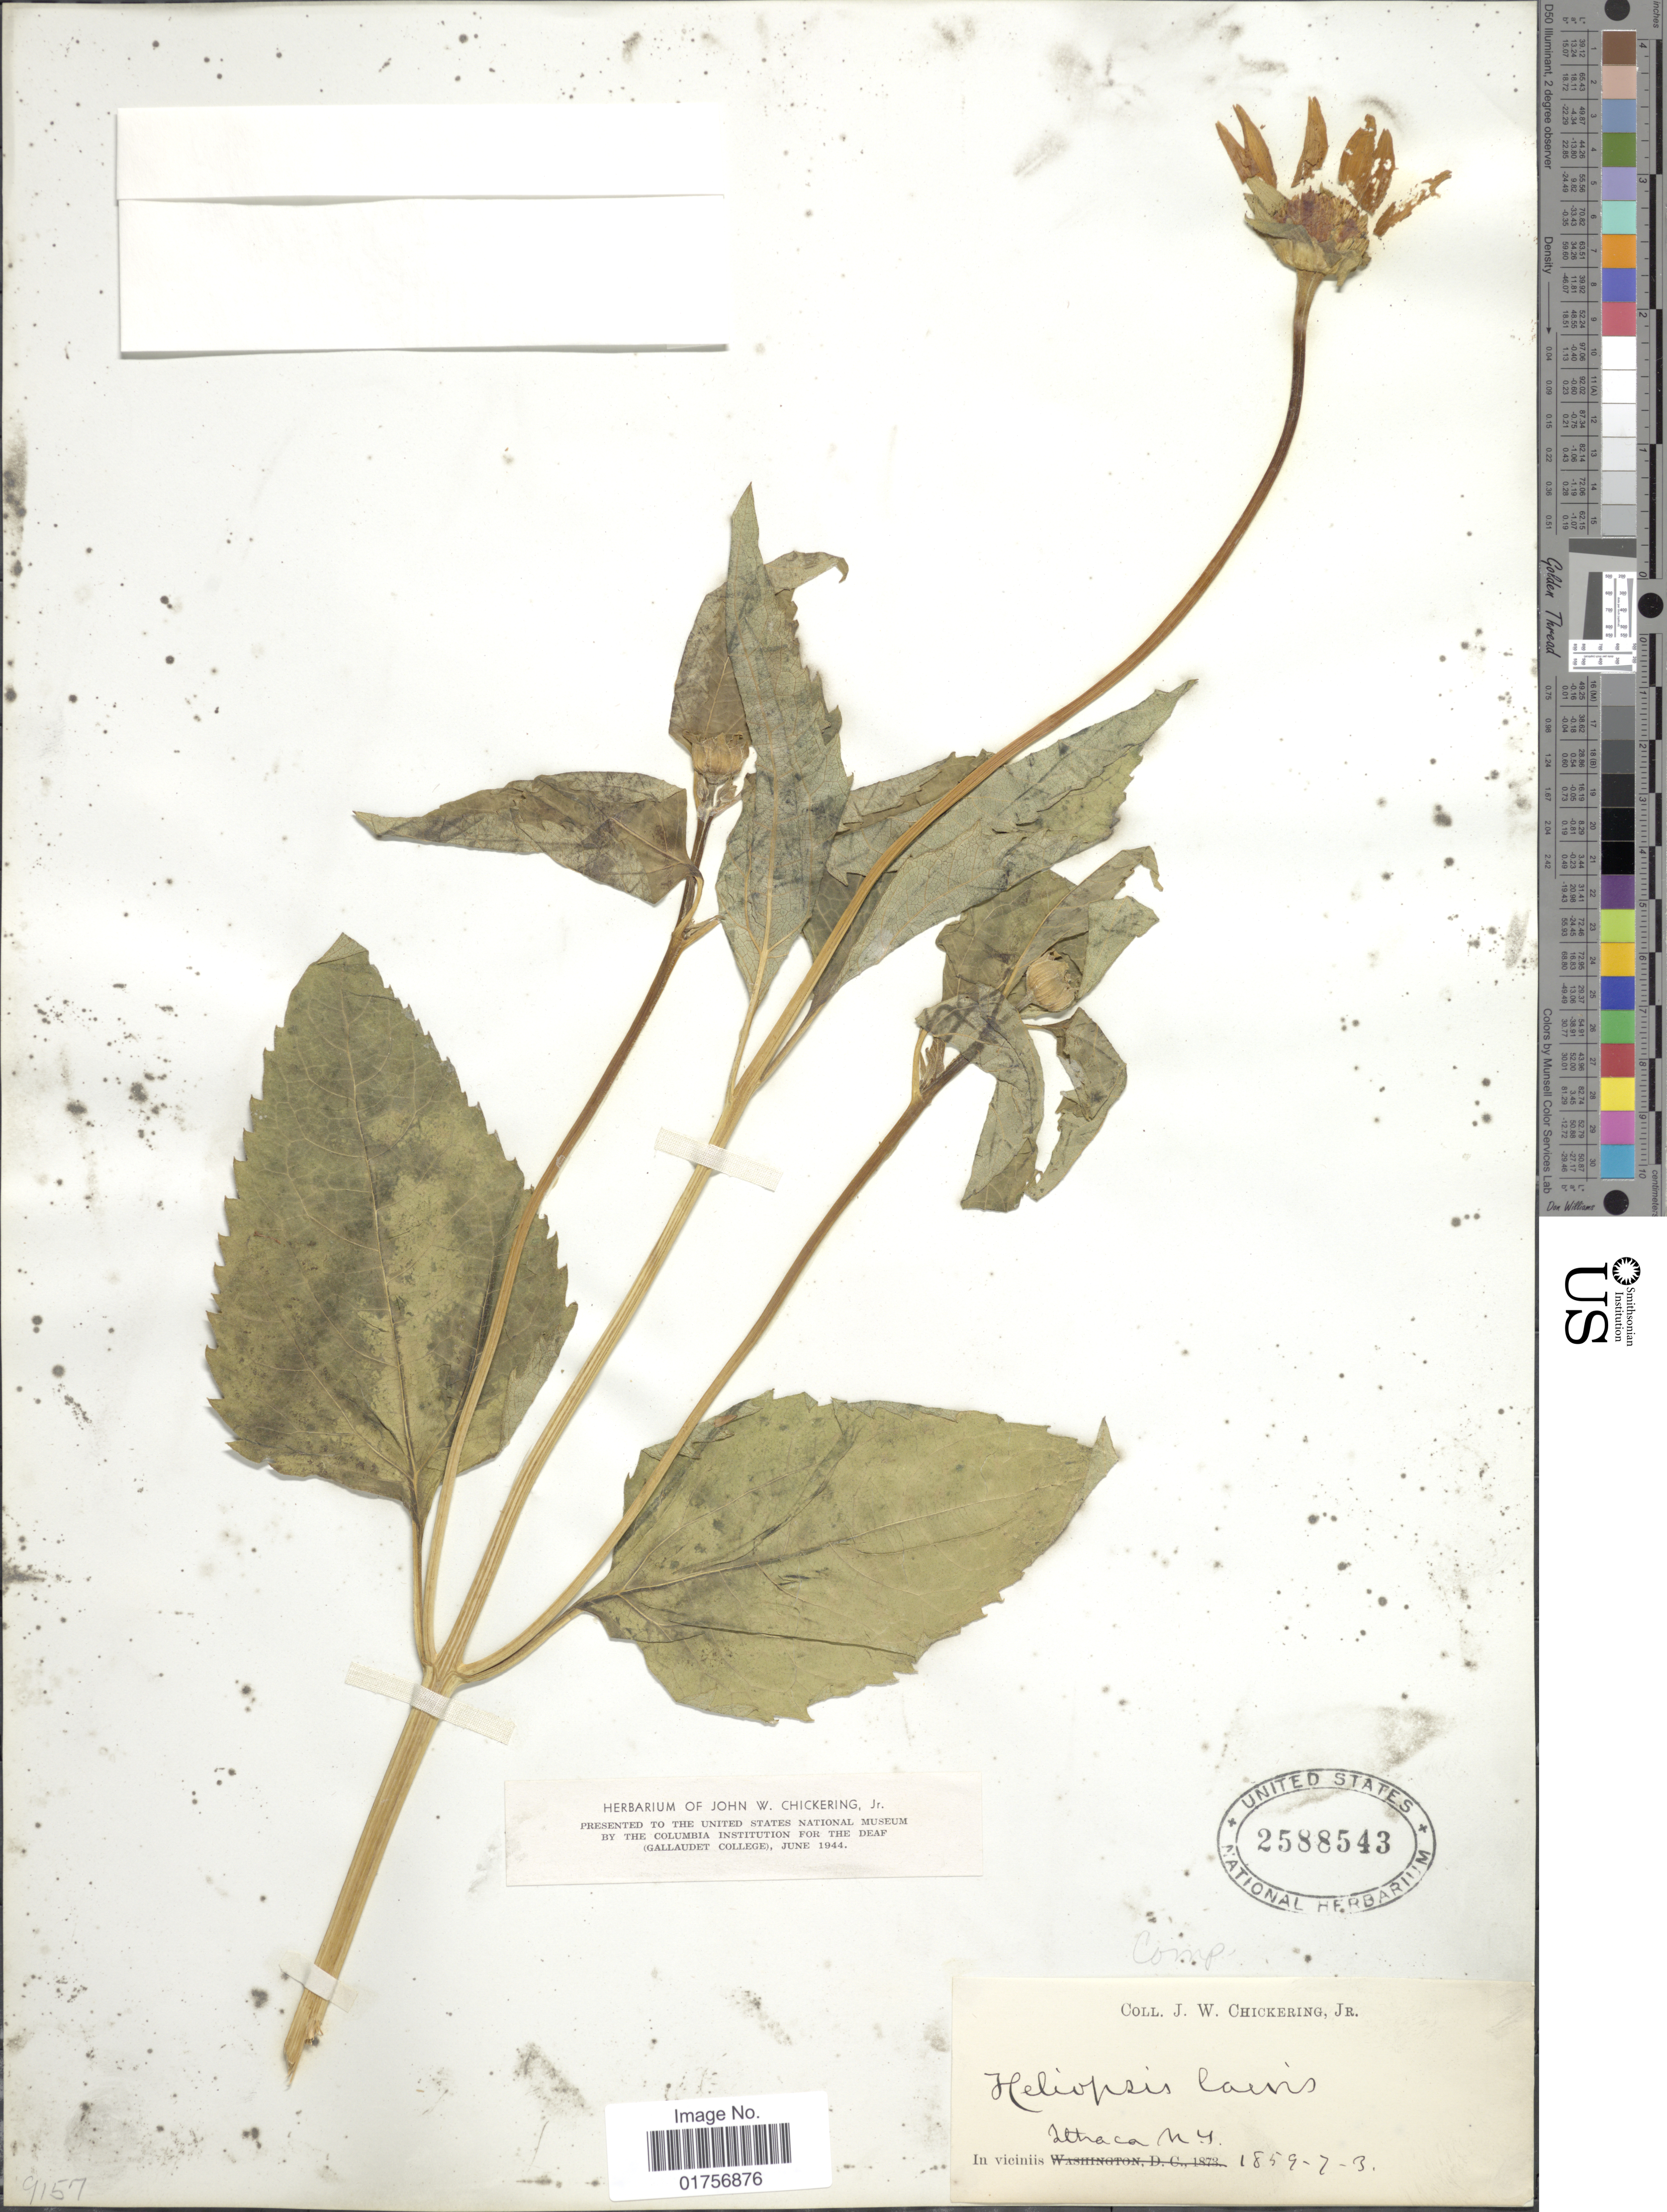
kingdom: Plantae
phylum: Tracheophyta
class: Magnoliopsida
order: Asterales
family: Asteraceae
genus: Heliopsis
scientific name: Heliopsis laevis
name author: (L.) Pers.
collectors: ex herb. J.W. Chickering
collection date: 1859-03-07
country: United States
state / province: New York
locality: In viciniis Ithaca N.Y.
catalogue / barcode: US 2588543